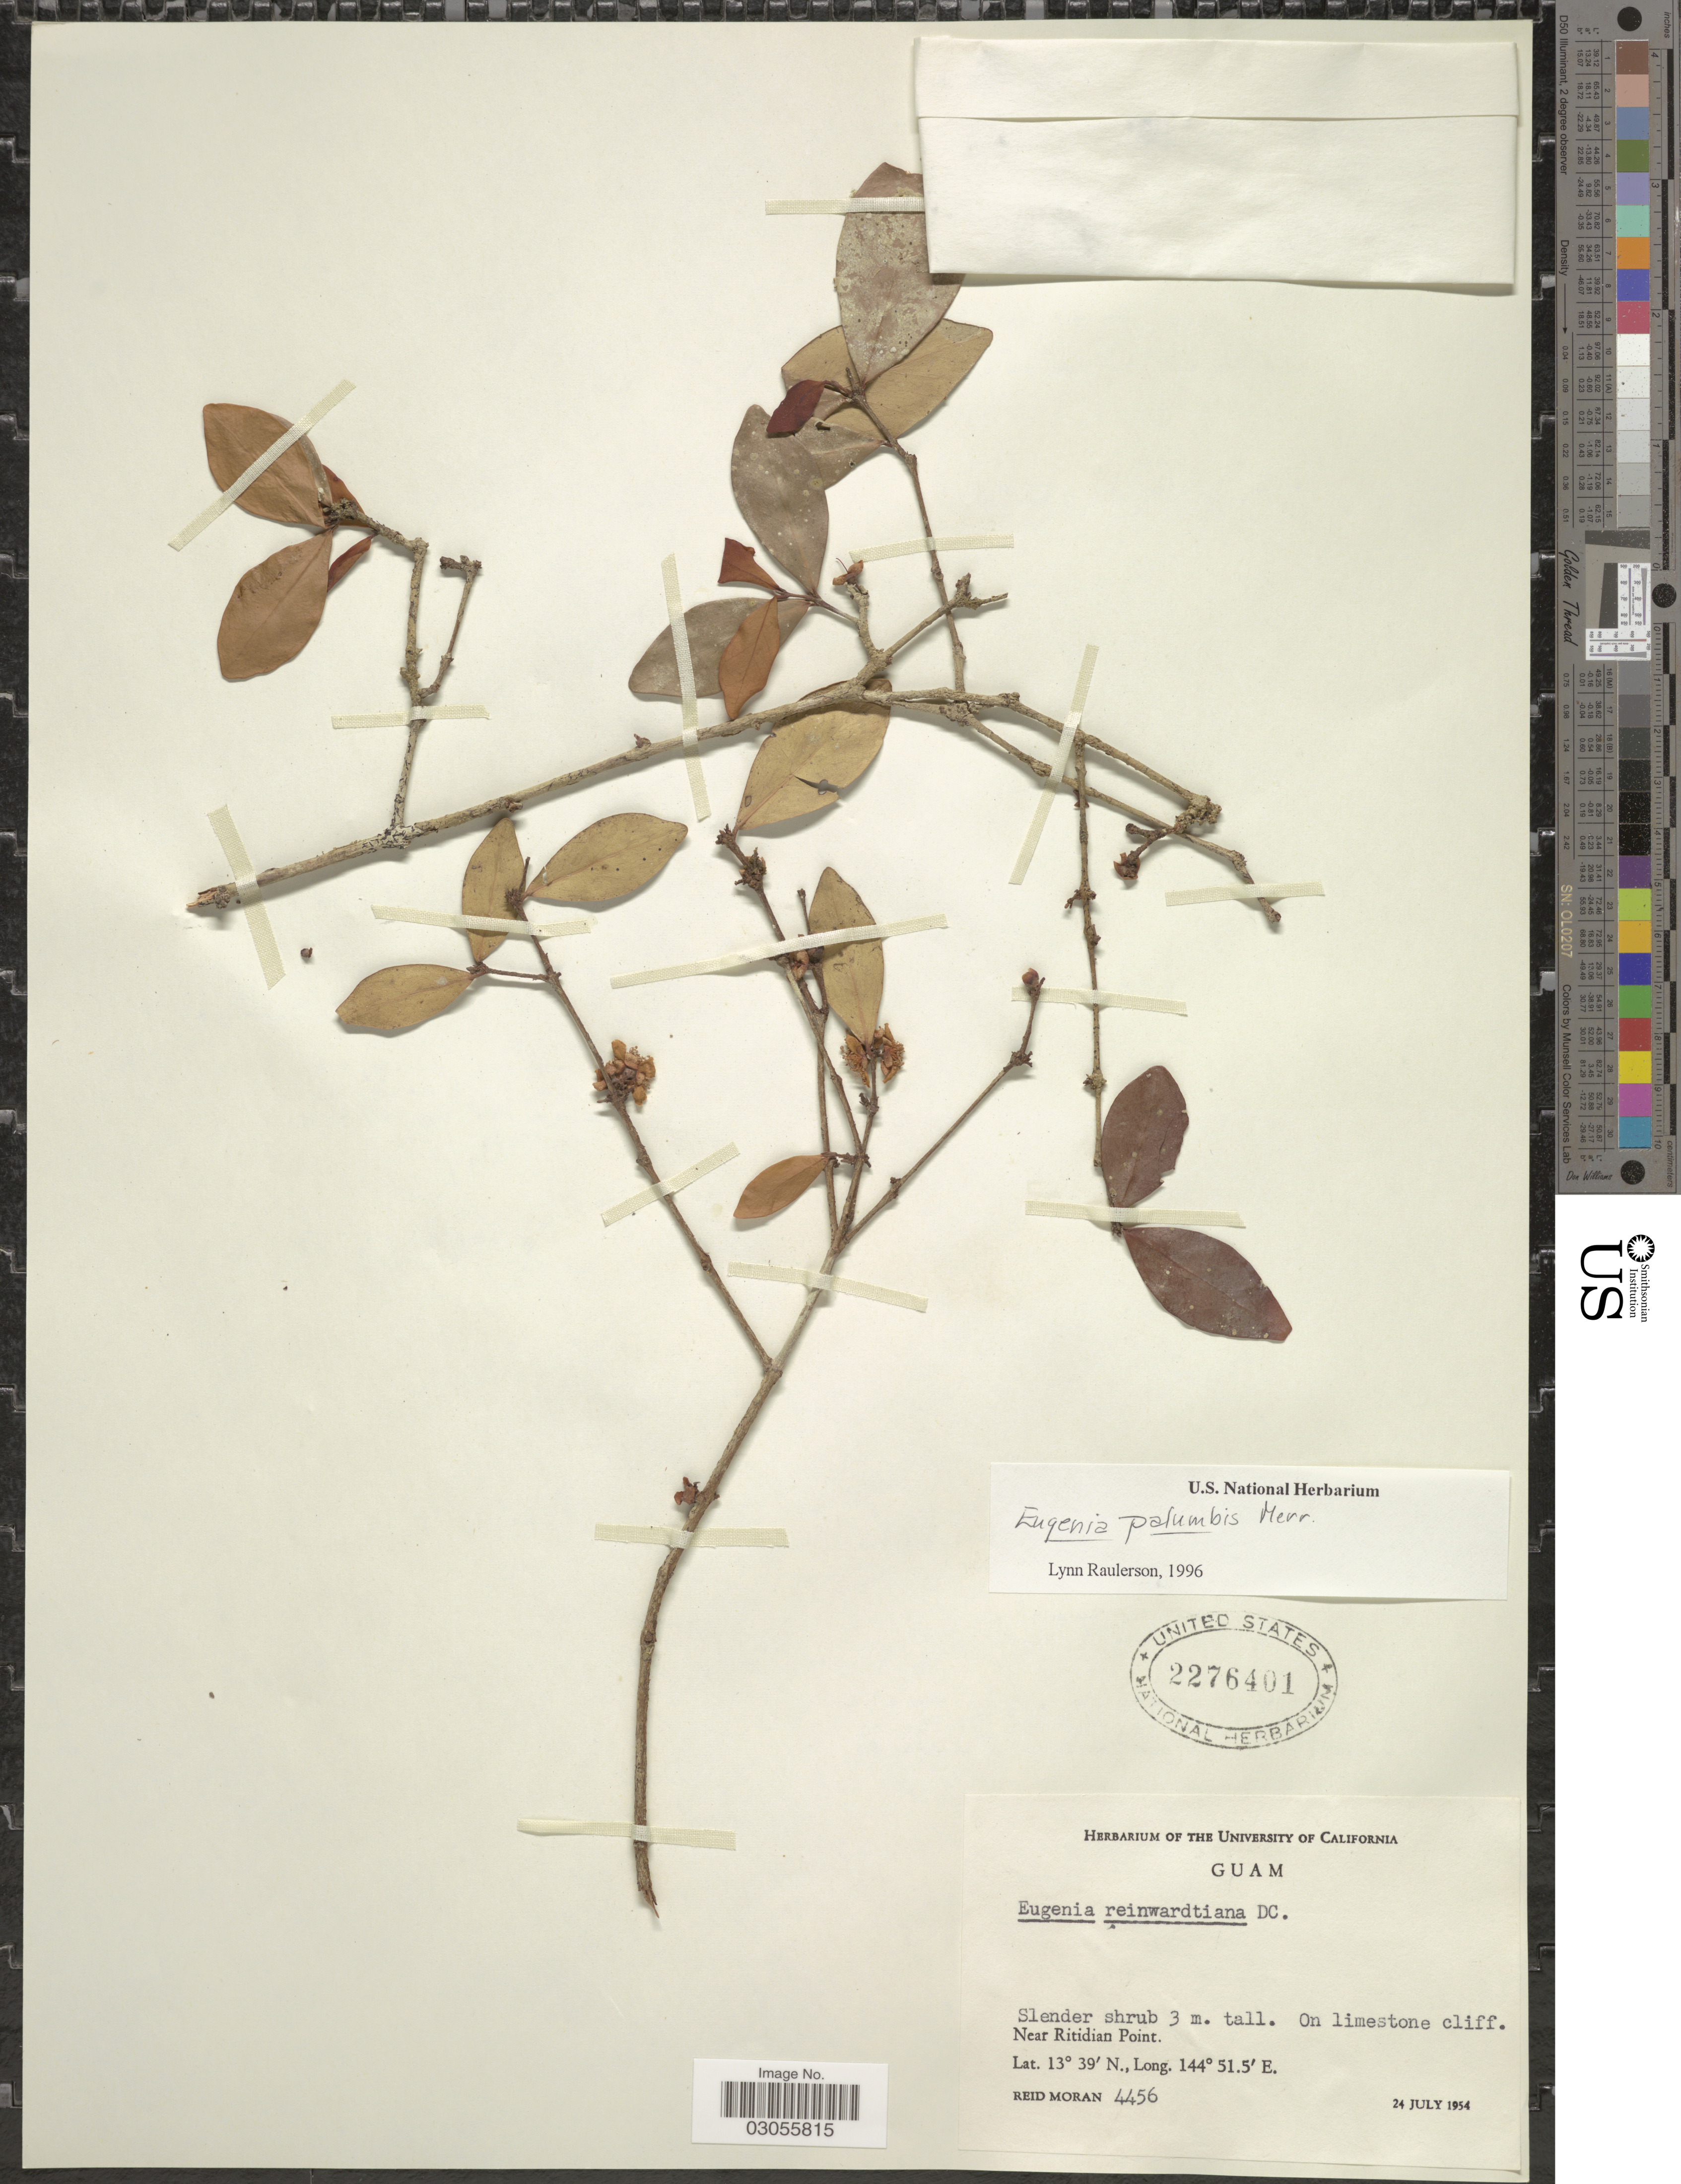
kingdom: Plantae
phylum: Tracheophyta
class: Magnoliopsida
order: Myrtales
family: Myrtaceae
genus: Eugenia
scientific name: Eugenia palumbis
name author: Merr.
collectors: R. Moran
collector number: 4456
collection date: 1954-07-24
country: Guam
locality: On limestone cliff. Near Ritidian Point.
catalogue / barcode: US 2276401